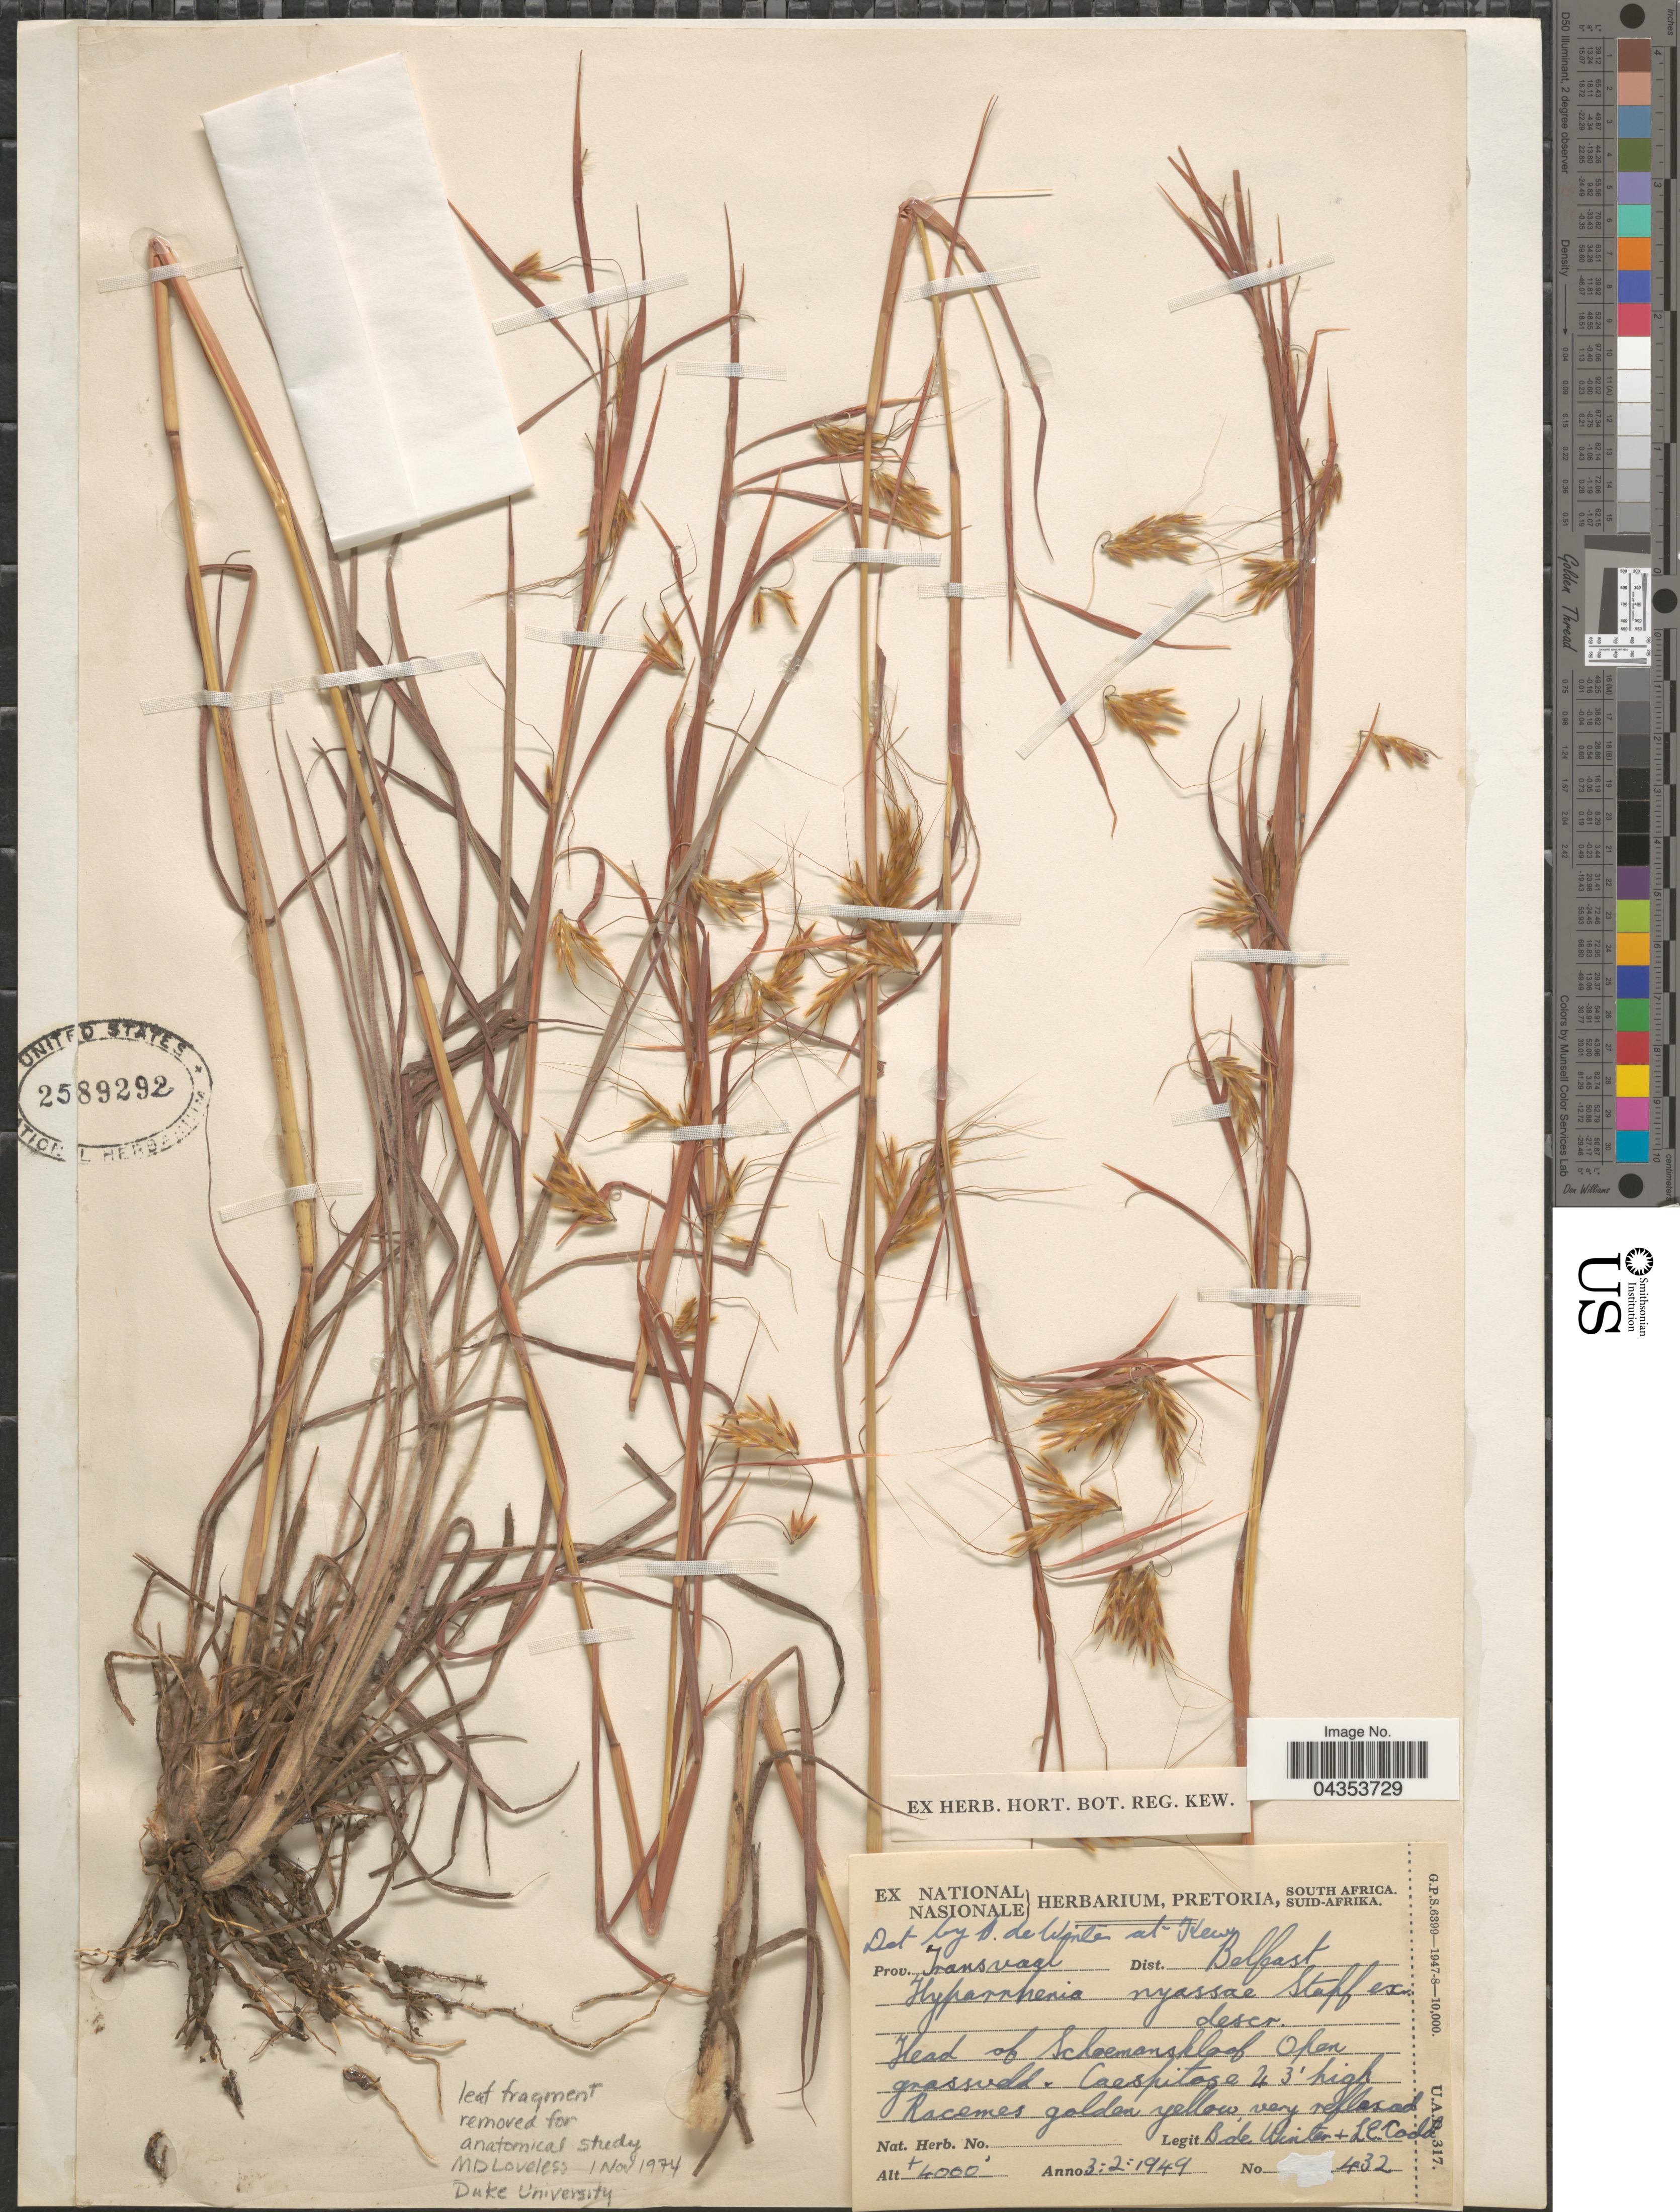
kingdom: Plantae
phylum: Tracheophyta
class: Liliopsida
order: Poales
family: Poaceae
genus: Hyparrhenia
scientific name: Hyparrhenia nyassae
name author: (Rendle) Stapf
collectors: B. de Winter & L. Codd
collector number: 432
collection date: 1949-02-03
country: South Africa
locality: Prov. Transvaal. Dist. Belfast. Head of Schoemanskloof open grassland.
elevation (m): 1219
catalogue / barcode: US 2589292